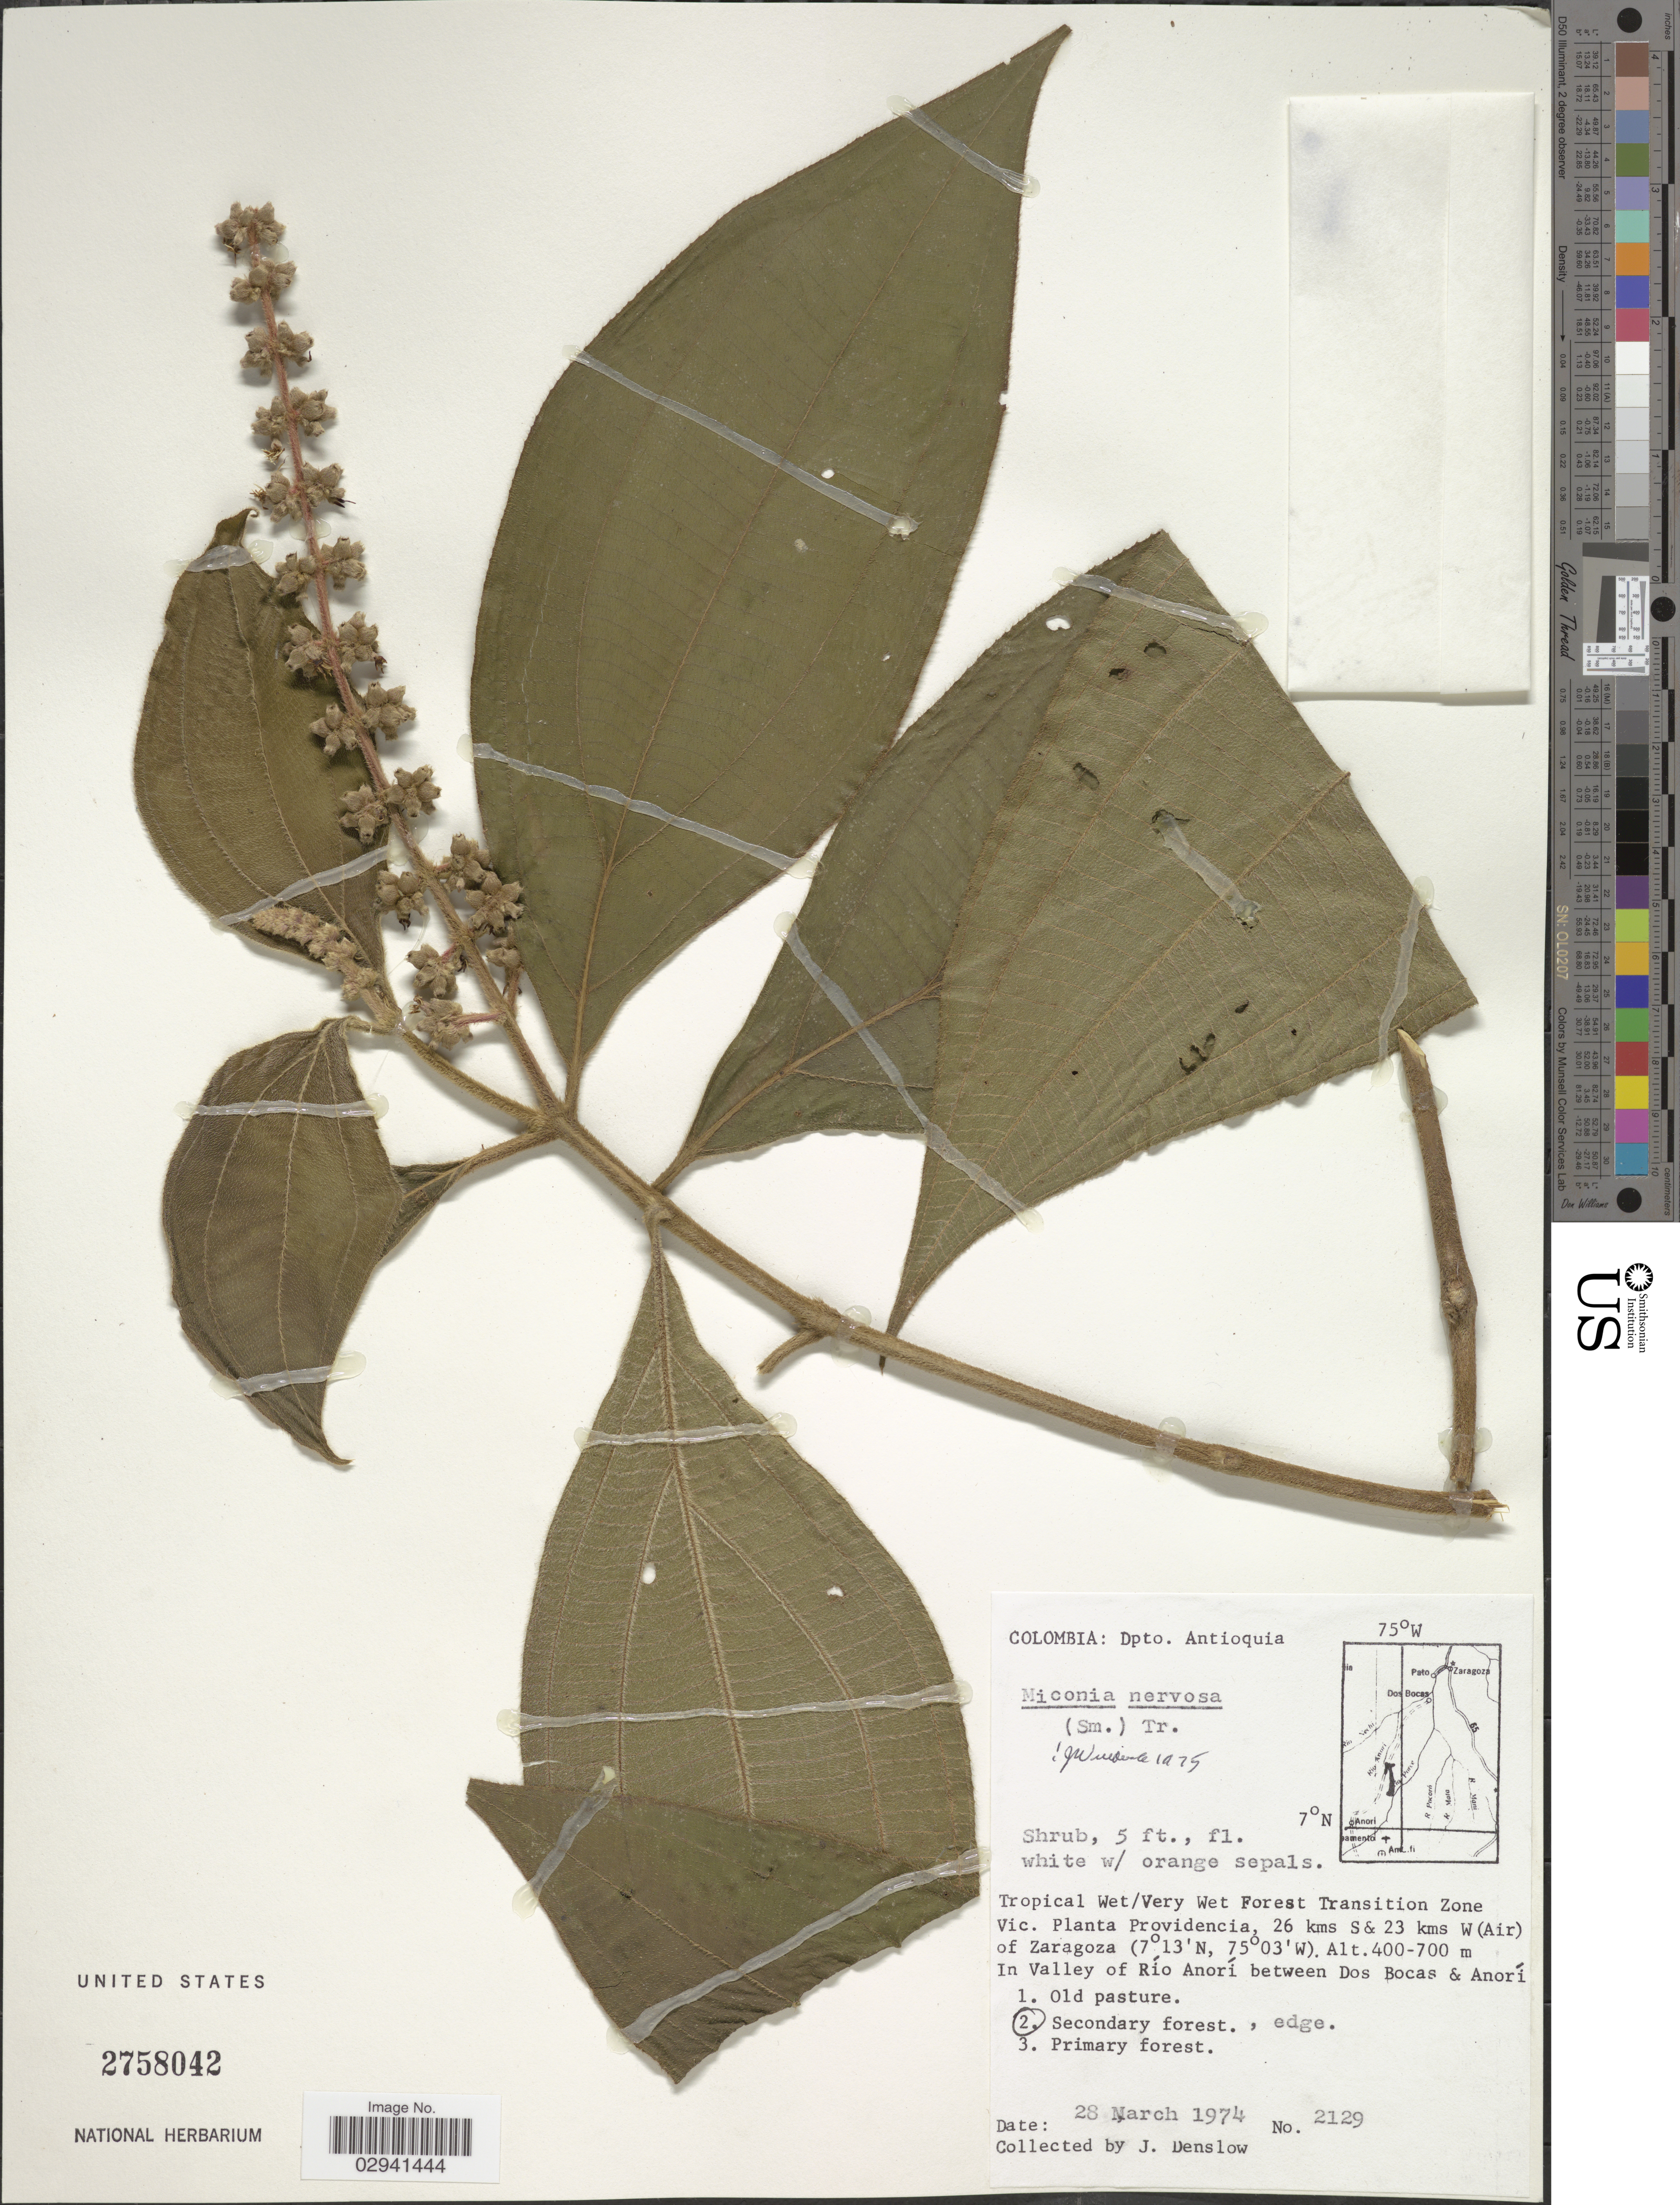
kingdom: Plantae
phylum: Tracheophyta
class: Magnoliopsida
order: Myrtales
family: Melastomataceae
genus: Miconia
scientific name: Miconia nervosa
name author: (Sm.) Triana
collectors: J. Denslow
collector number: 2129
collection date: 1974-03-28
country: Colombia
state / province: Antioquia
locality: Dpto. Antioquia, Tropical Wet/Very Wet Forest Transition Zone Vic. Planta Providencia, 26 kms S & 23 kms W (Air) of Zaragoza, In Valley of Río Anorí between Dos Bocas & Anorí.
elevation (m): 400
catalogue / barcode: US 2758042